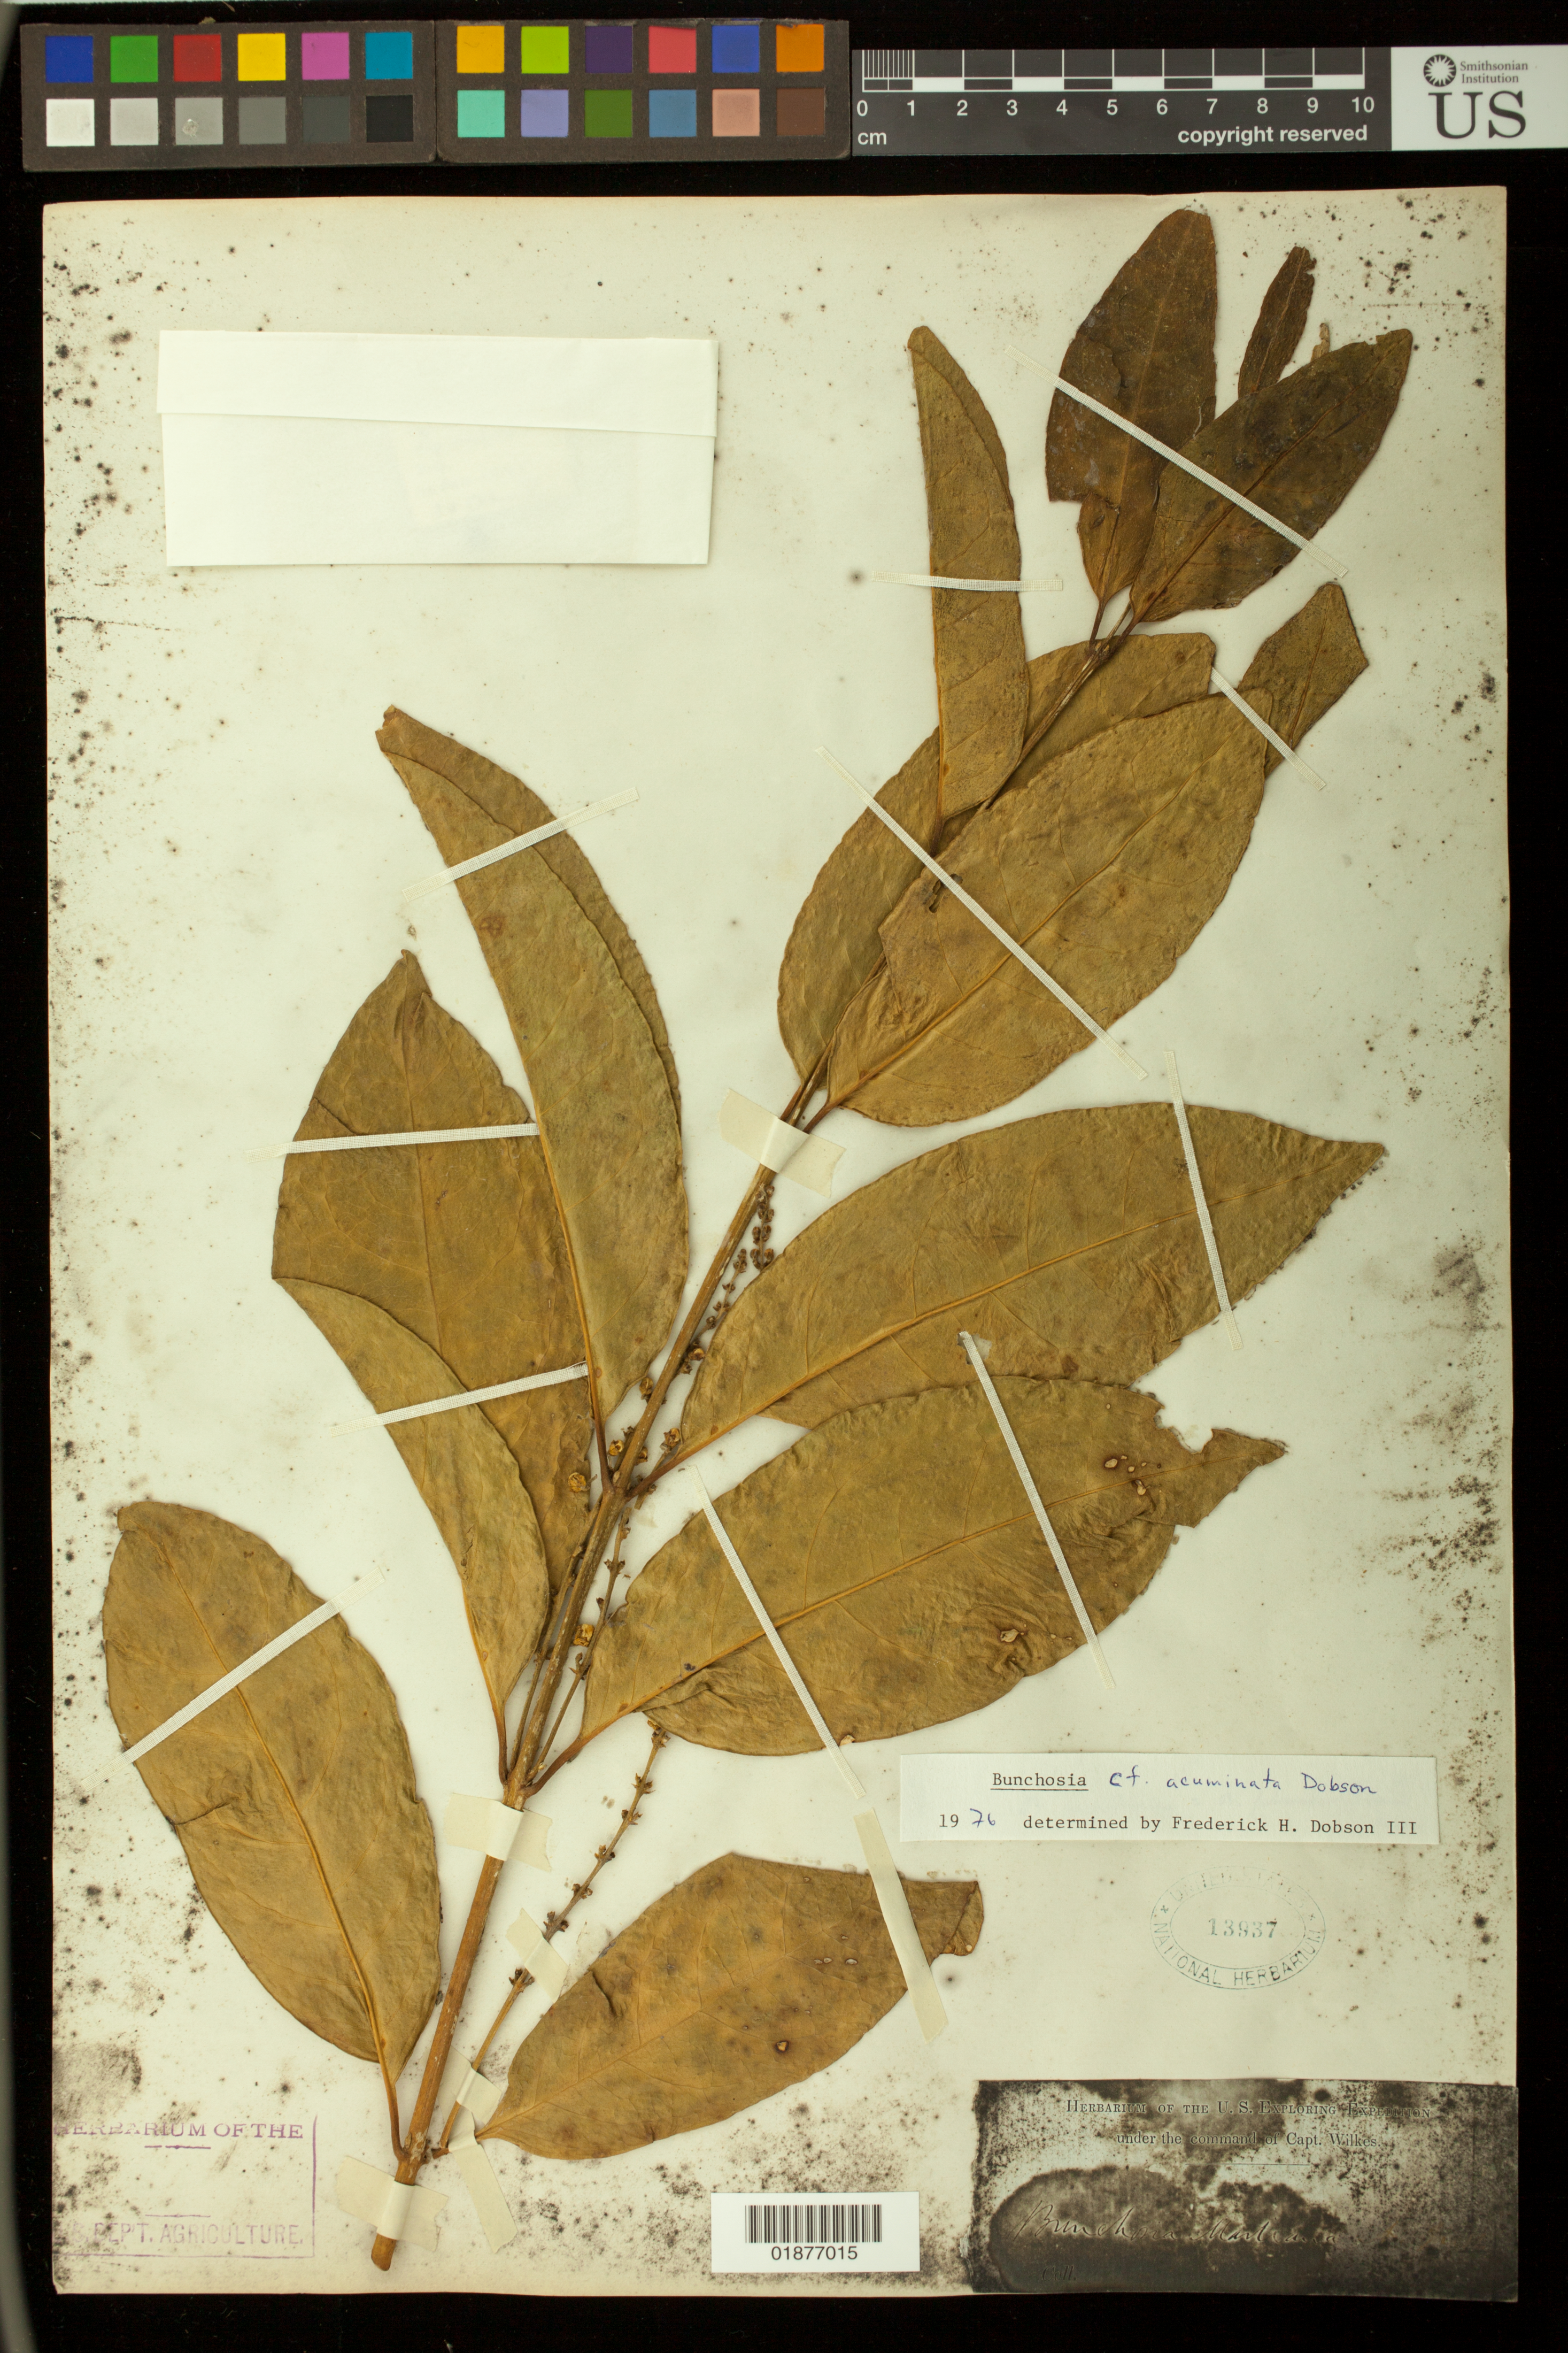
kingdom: Plantae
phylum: Tracheophyta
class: Magnoliopsida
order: Malpighiales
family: Malpighiaceae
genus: Bunchosia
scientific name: Bunchosia acuminata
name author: Dobson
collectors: Wilkes Explor. Exped.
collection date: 1838/1842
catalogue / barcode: US 13937